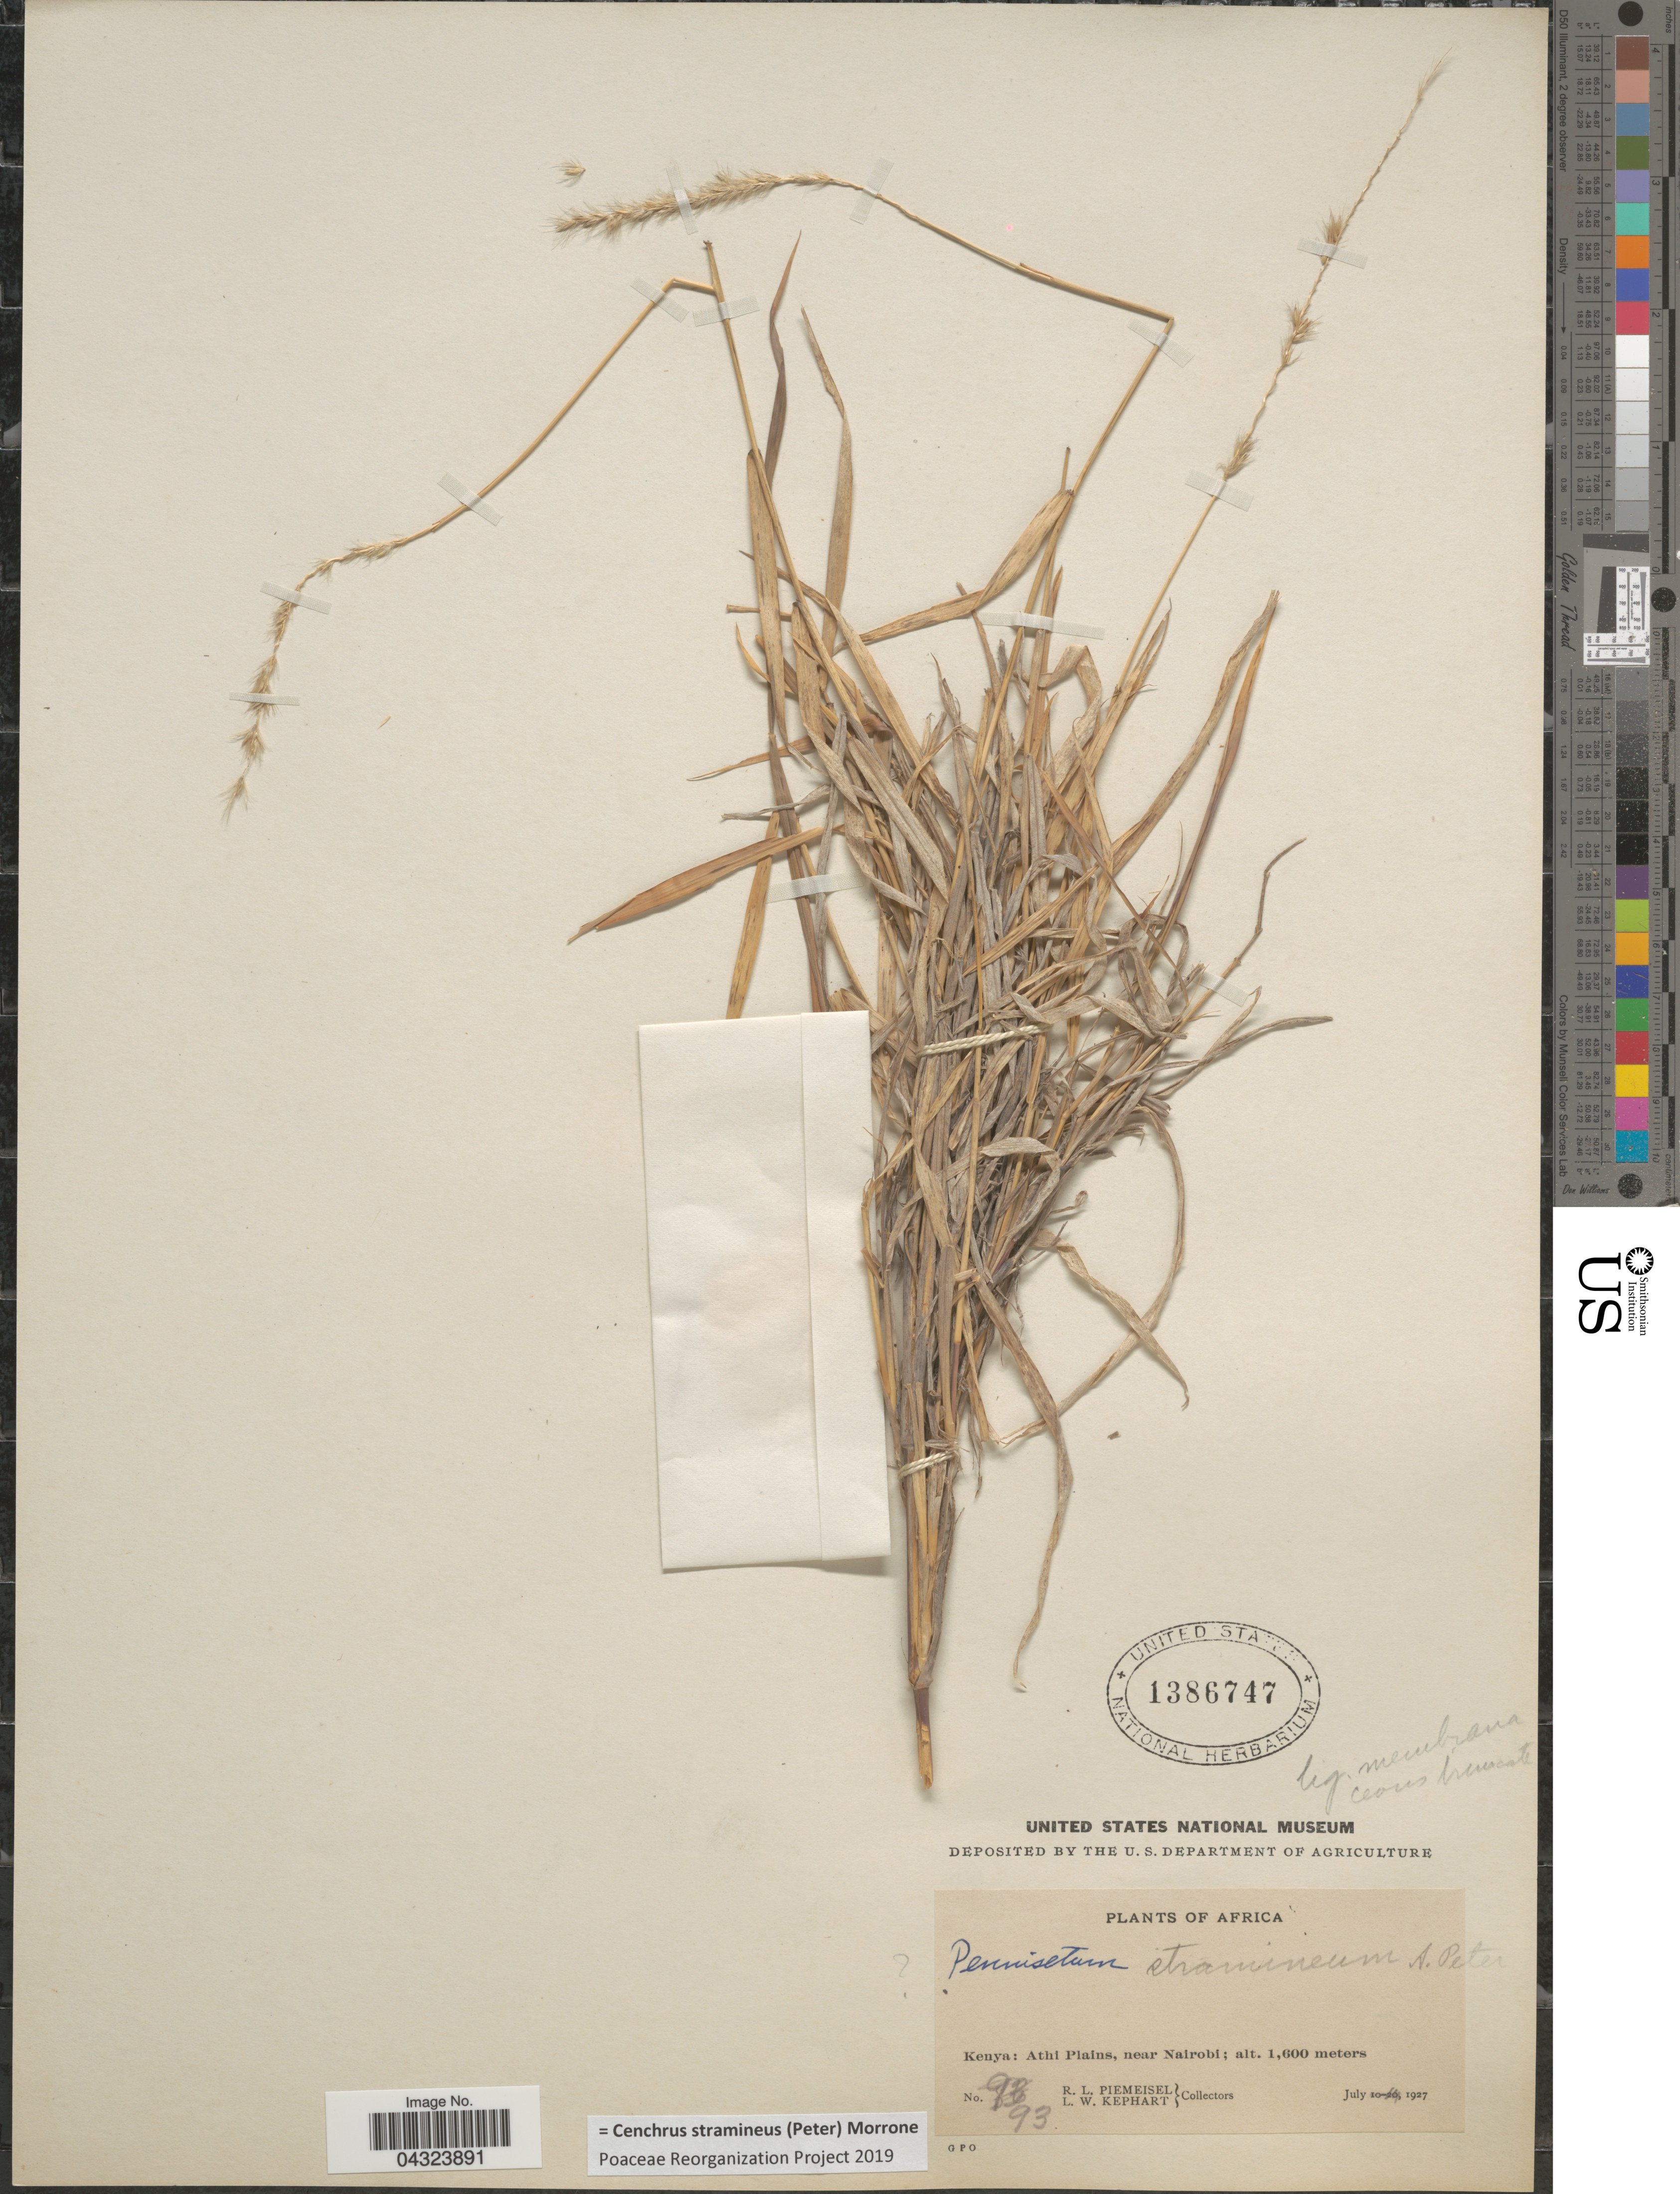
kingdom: Plantae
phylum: Tracheophyta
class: Liliopsida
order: Poales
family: Poaceae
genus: Cenchrus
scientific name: Cenchrus stramineus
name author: (Peter) Morrone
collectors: R. L. Piemeisel & L. W. Kephart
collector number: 93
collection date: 1927-07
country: Kenya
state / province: Nairobi Area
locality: Athi Plains, near Nairobi.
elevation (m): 1600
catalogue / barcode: US 1386747